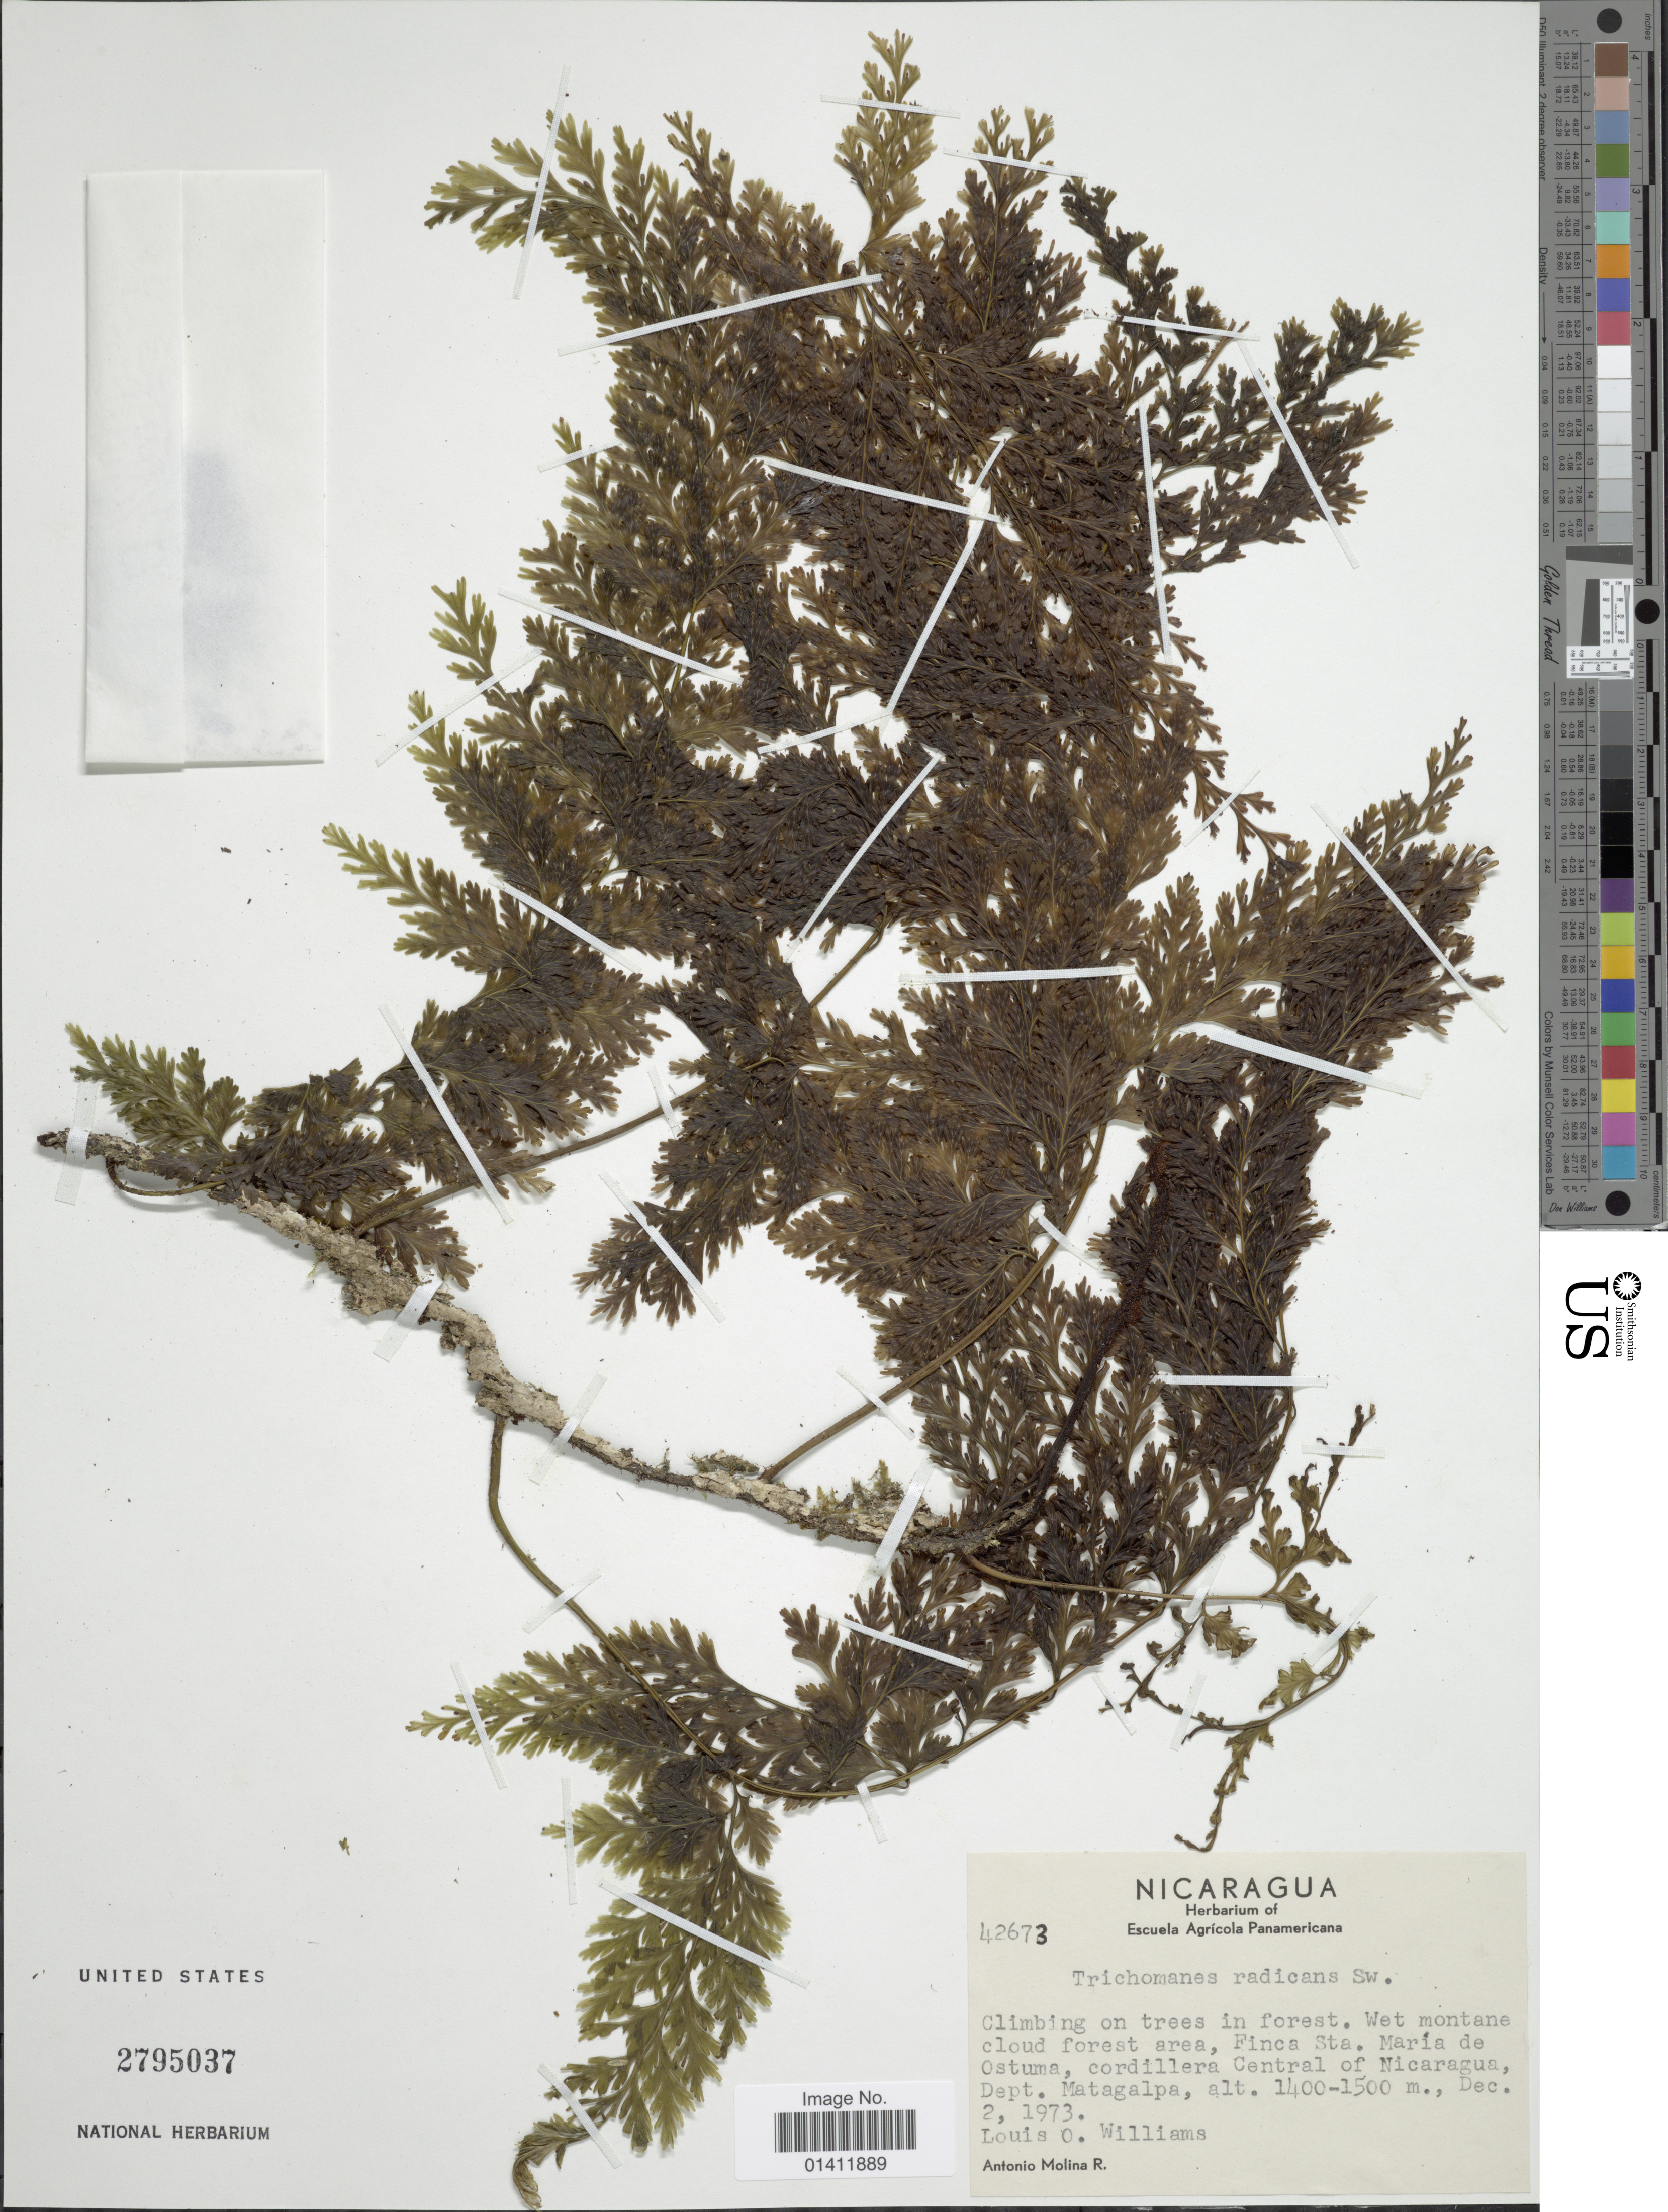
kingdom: Plantae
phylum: Tracheophyta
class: Polypodiopsida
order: Hymenophyllales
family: Hymenophyllaceae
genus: Vandenboschia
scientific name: Vandenboschia radicans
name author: (Sw.) Copel.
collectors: L. O. Williams & A. Molina R.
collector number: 42673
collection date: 1973-12-02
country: Nicaragua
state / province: Matagalpa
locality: Finca Sta. Maria de Ostuma, cordillera Central of Nicaragua, Dept. Matagalpa.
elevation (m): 1400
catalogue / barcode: US 2795037